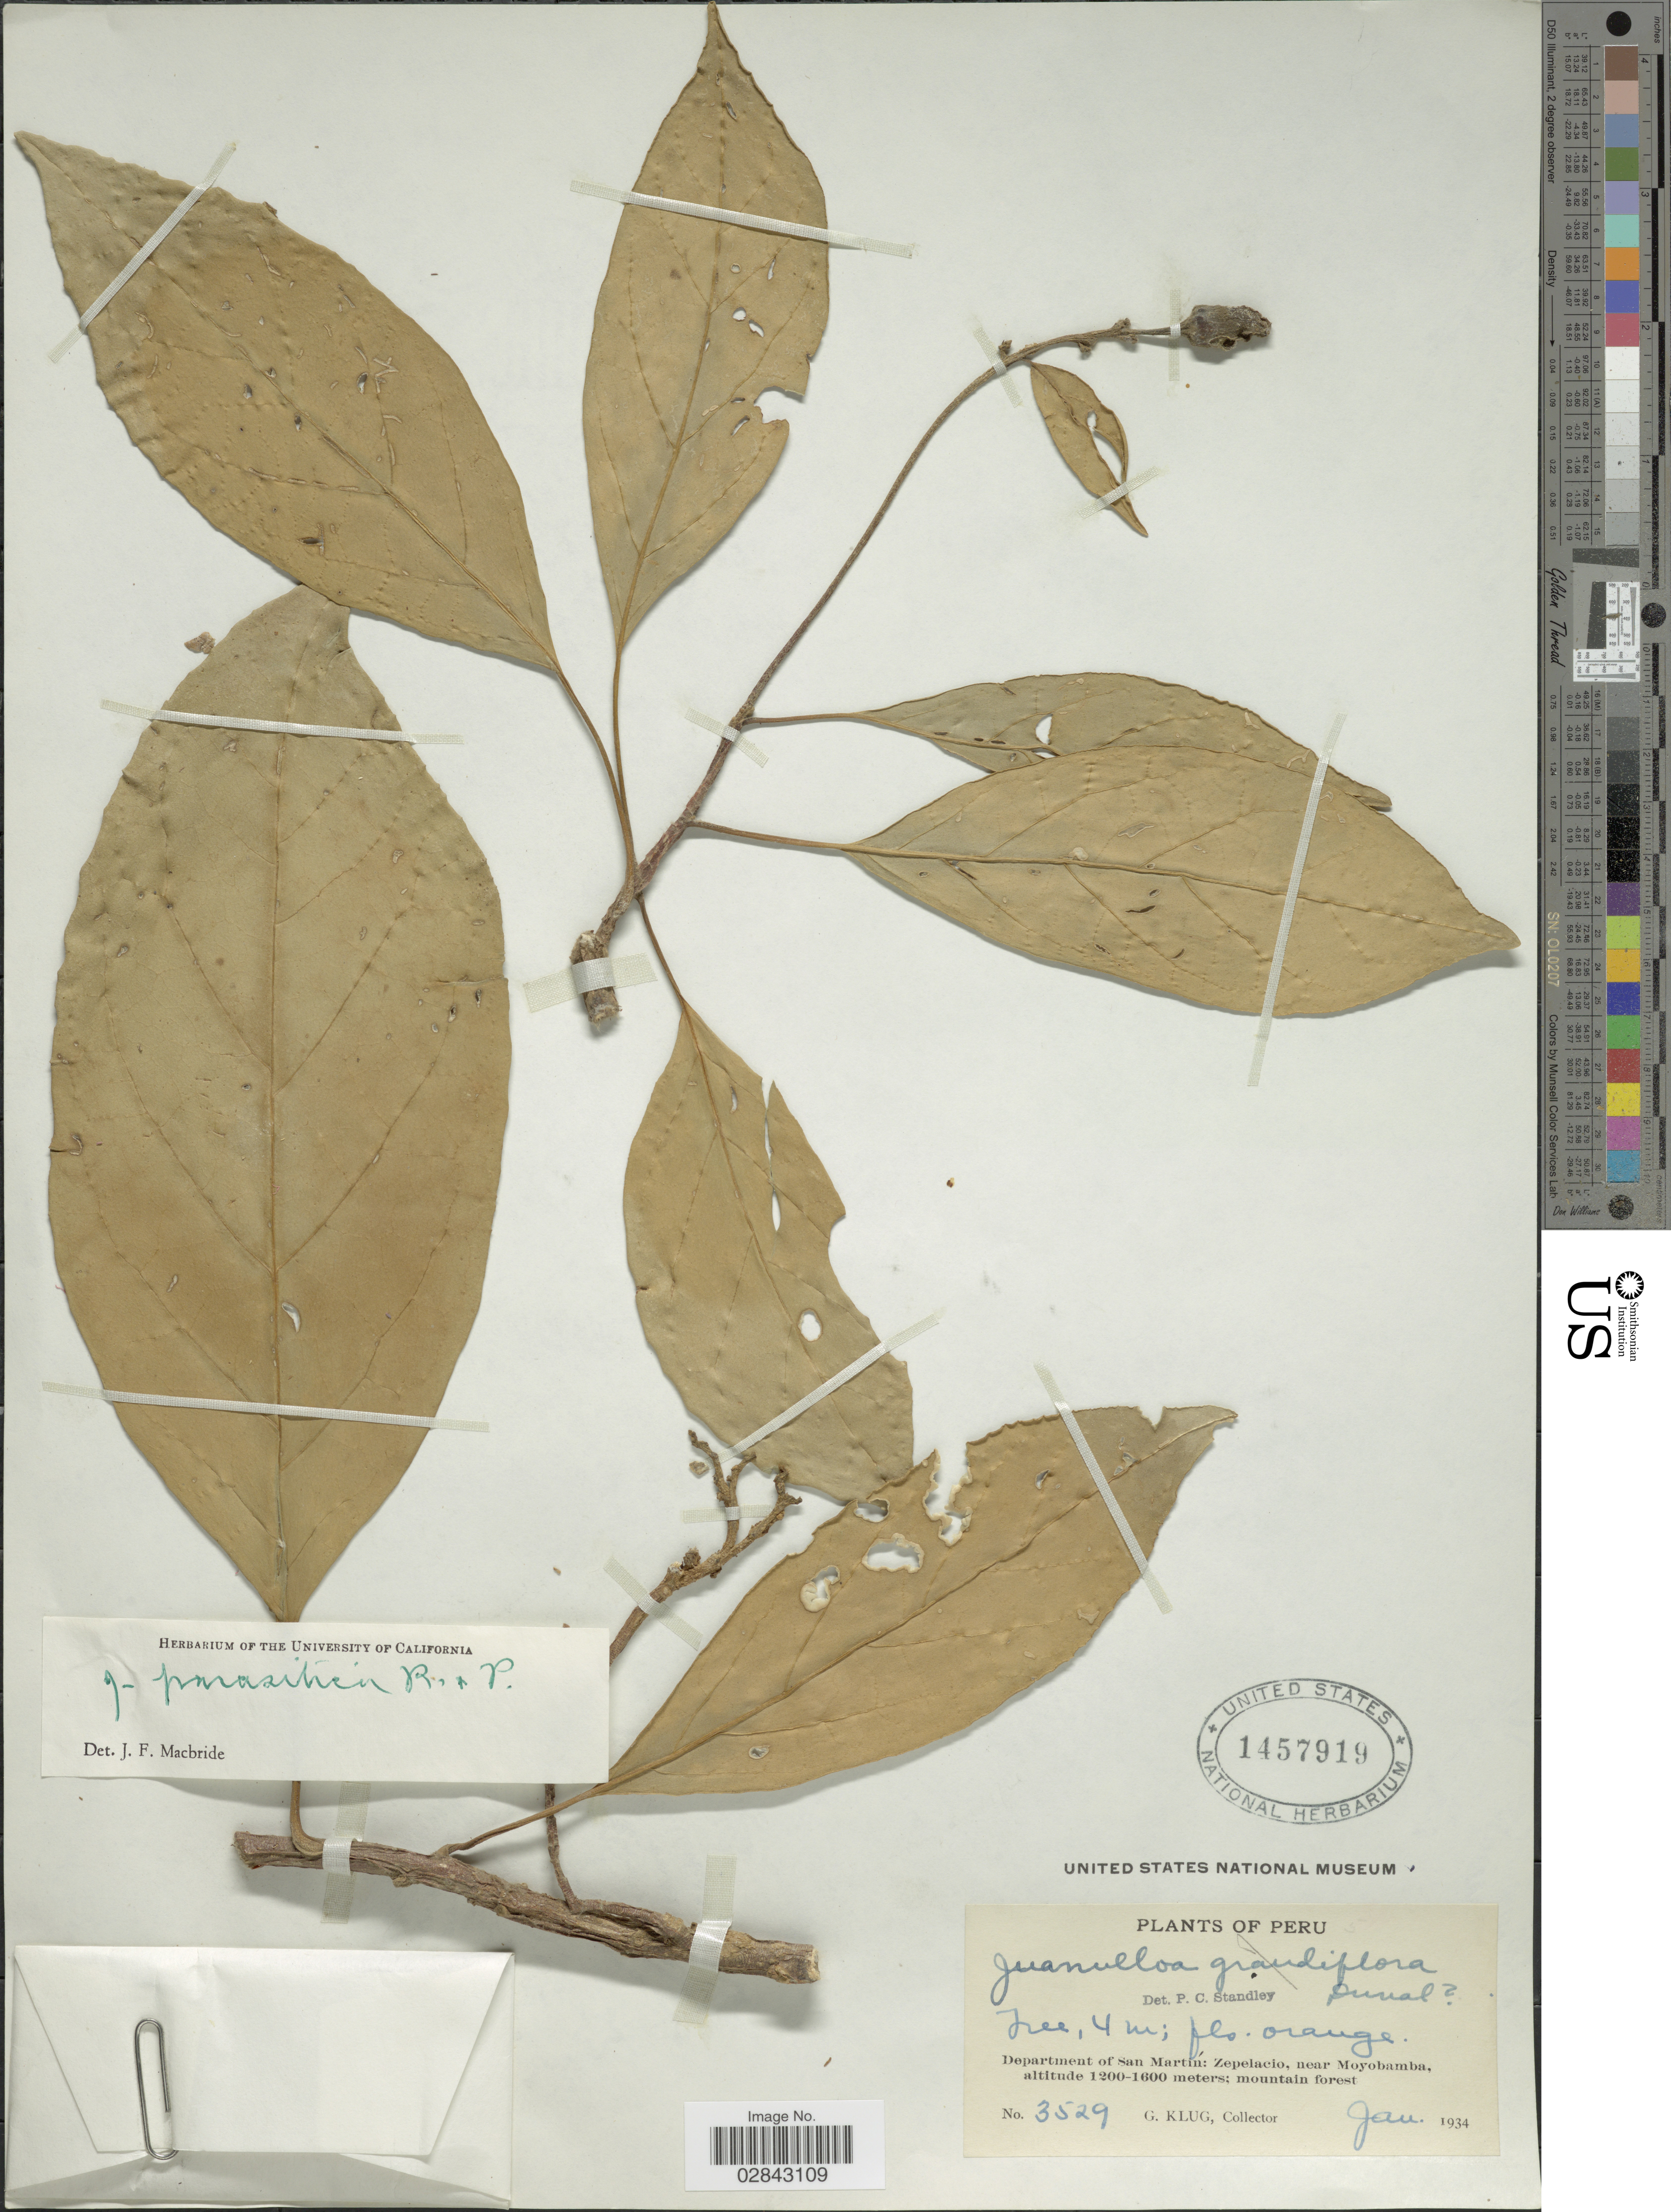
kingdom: Plantae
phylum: Tracheophyta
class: Magnoliopsida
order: Solanales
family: Solanaceae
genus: Juanulloa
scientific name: Juanulloa parasitica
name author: Ruiz & Pav.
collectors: G. Klug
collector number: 3529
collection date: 1934-01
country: Peru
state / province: San Martín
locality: Department of San Martín: Zepelacio, near Moyobamba.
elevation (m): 1200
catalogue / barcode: US 1457919